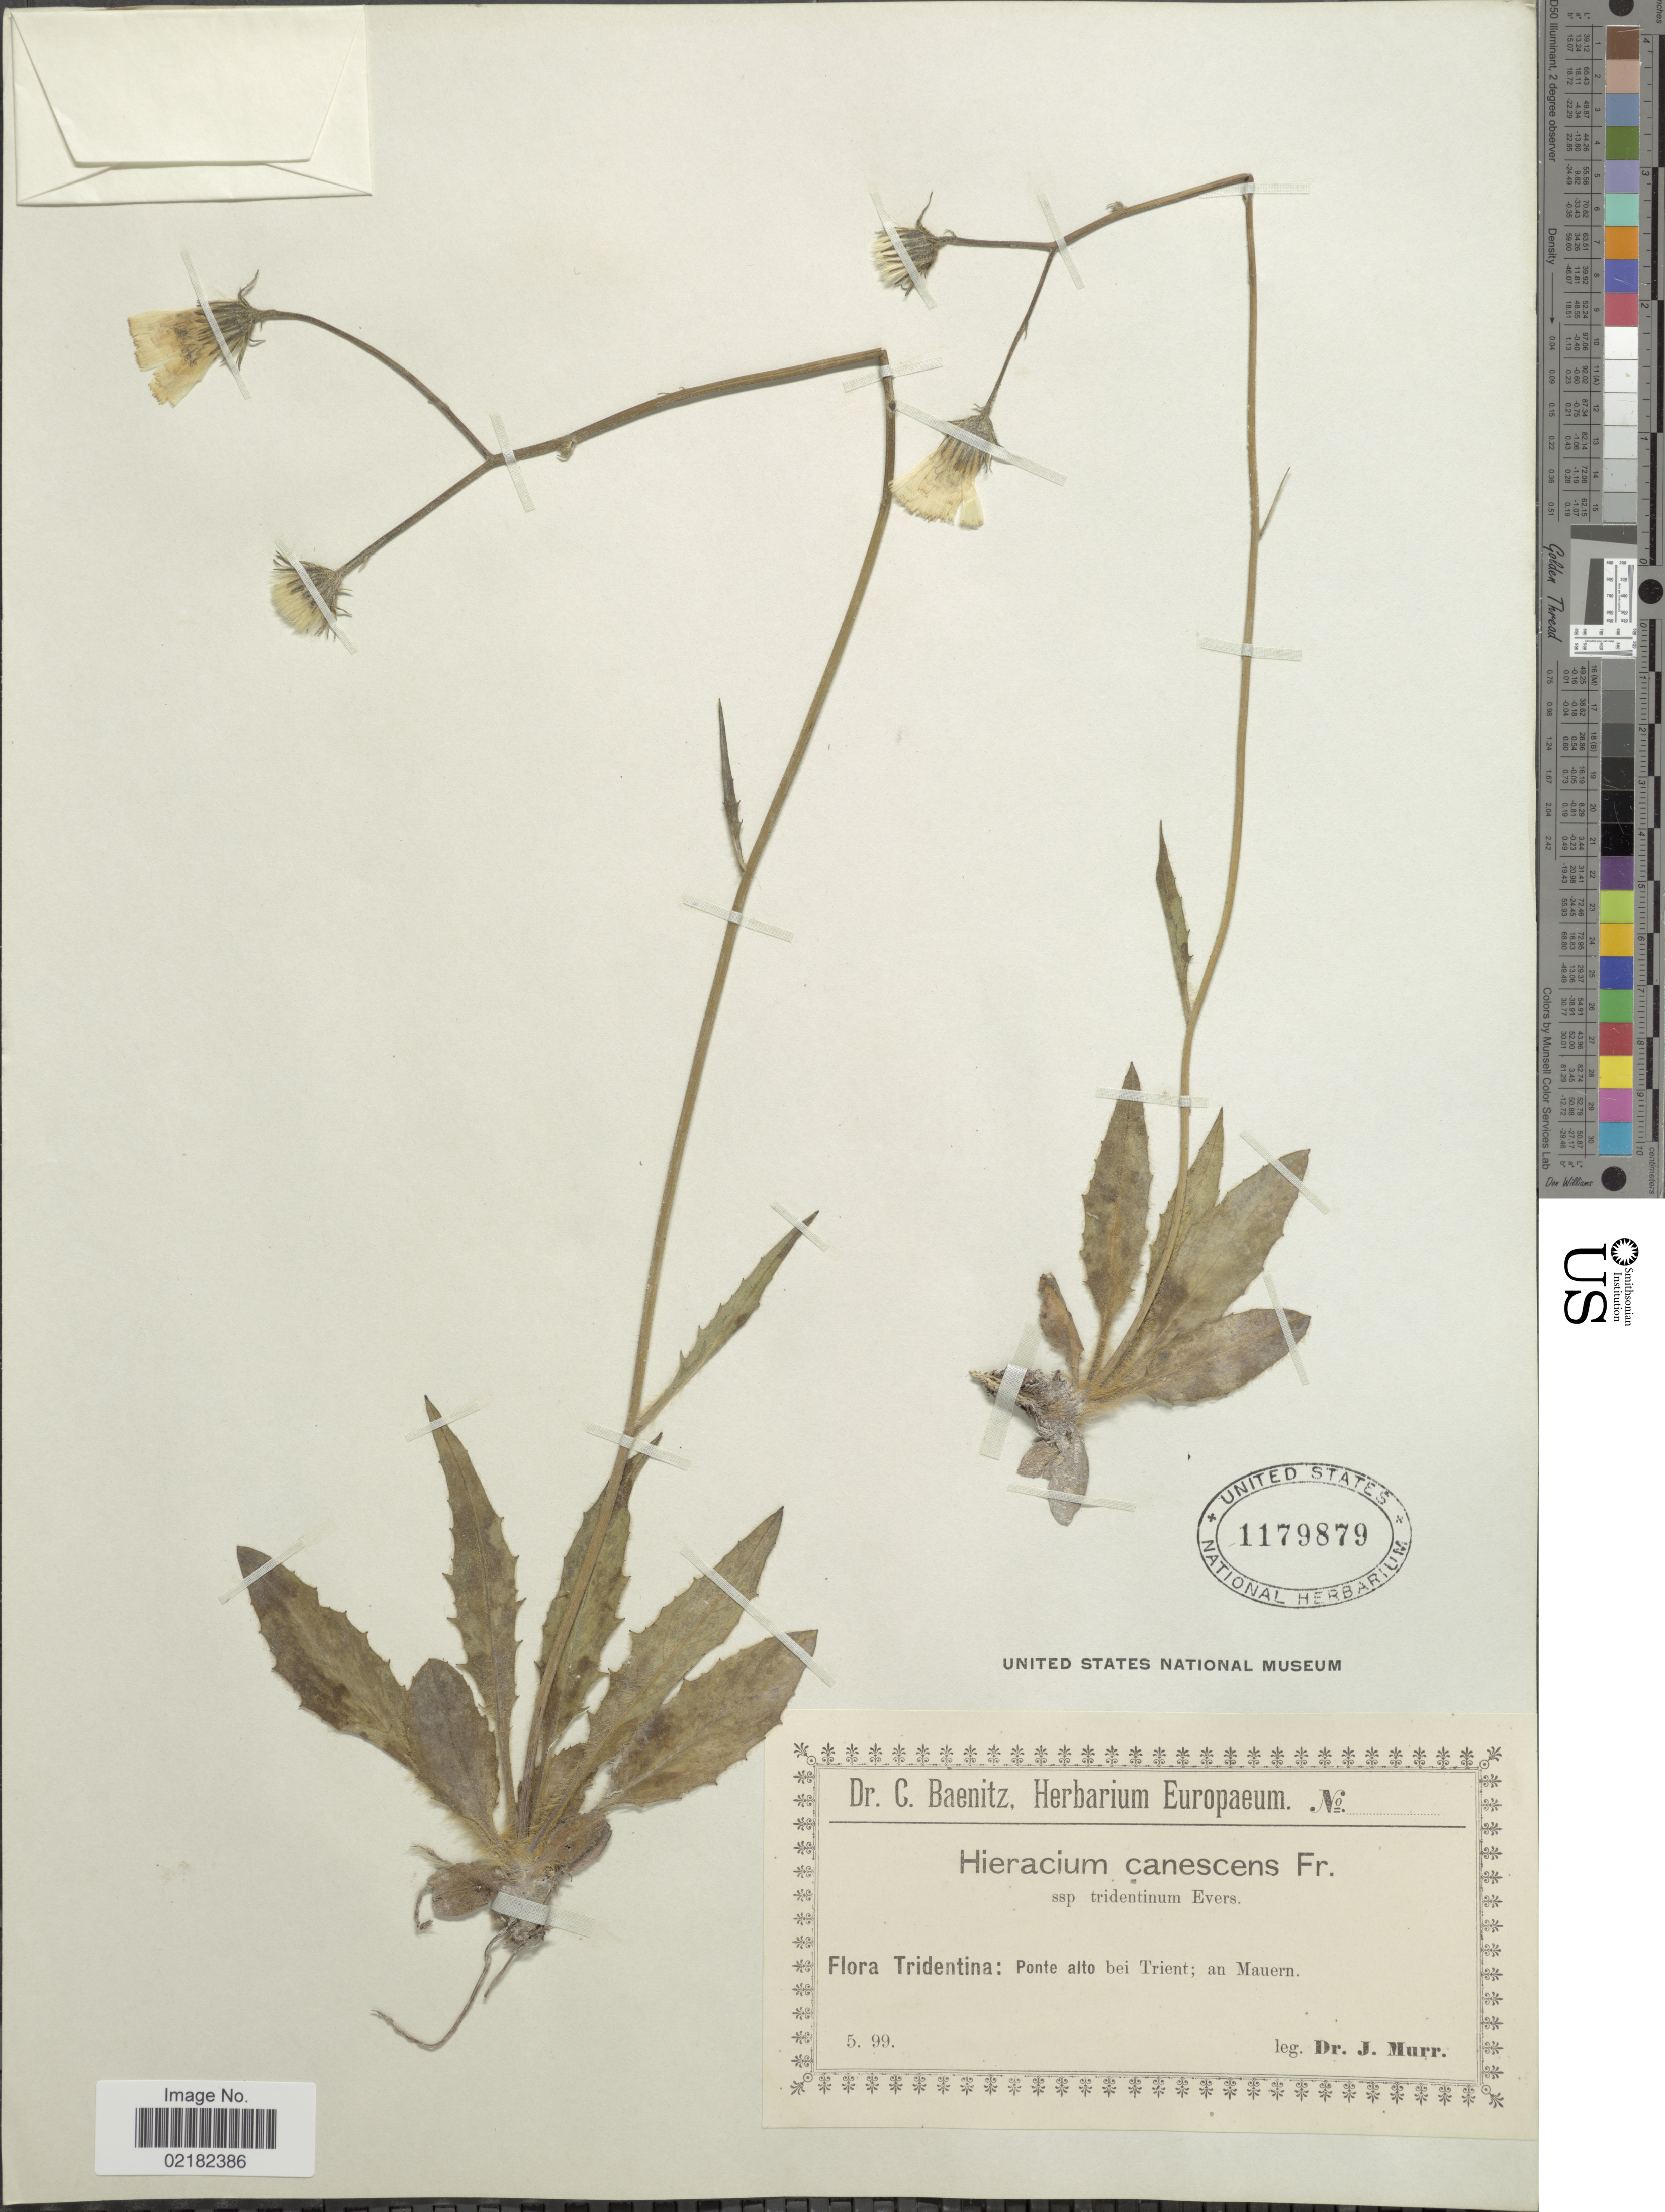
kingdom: Plantae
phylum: Tracheophyta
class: Magnoliopsida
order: Asterales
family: Asteraceae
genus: Hieracium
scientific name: Hieracium canescens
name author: Link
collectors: J. Murr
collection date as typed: Transcribed d/m/y: /5/99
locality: Tridentina: Ponte alto bei Trient; an Mauern.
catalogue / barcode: US 1179879